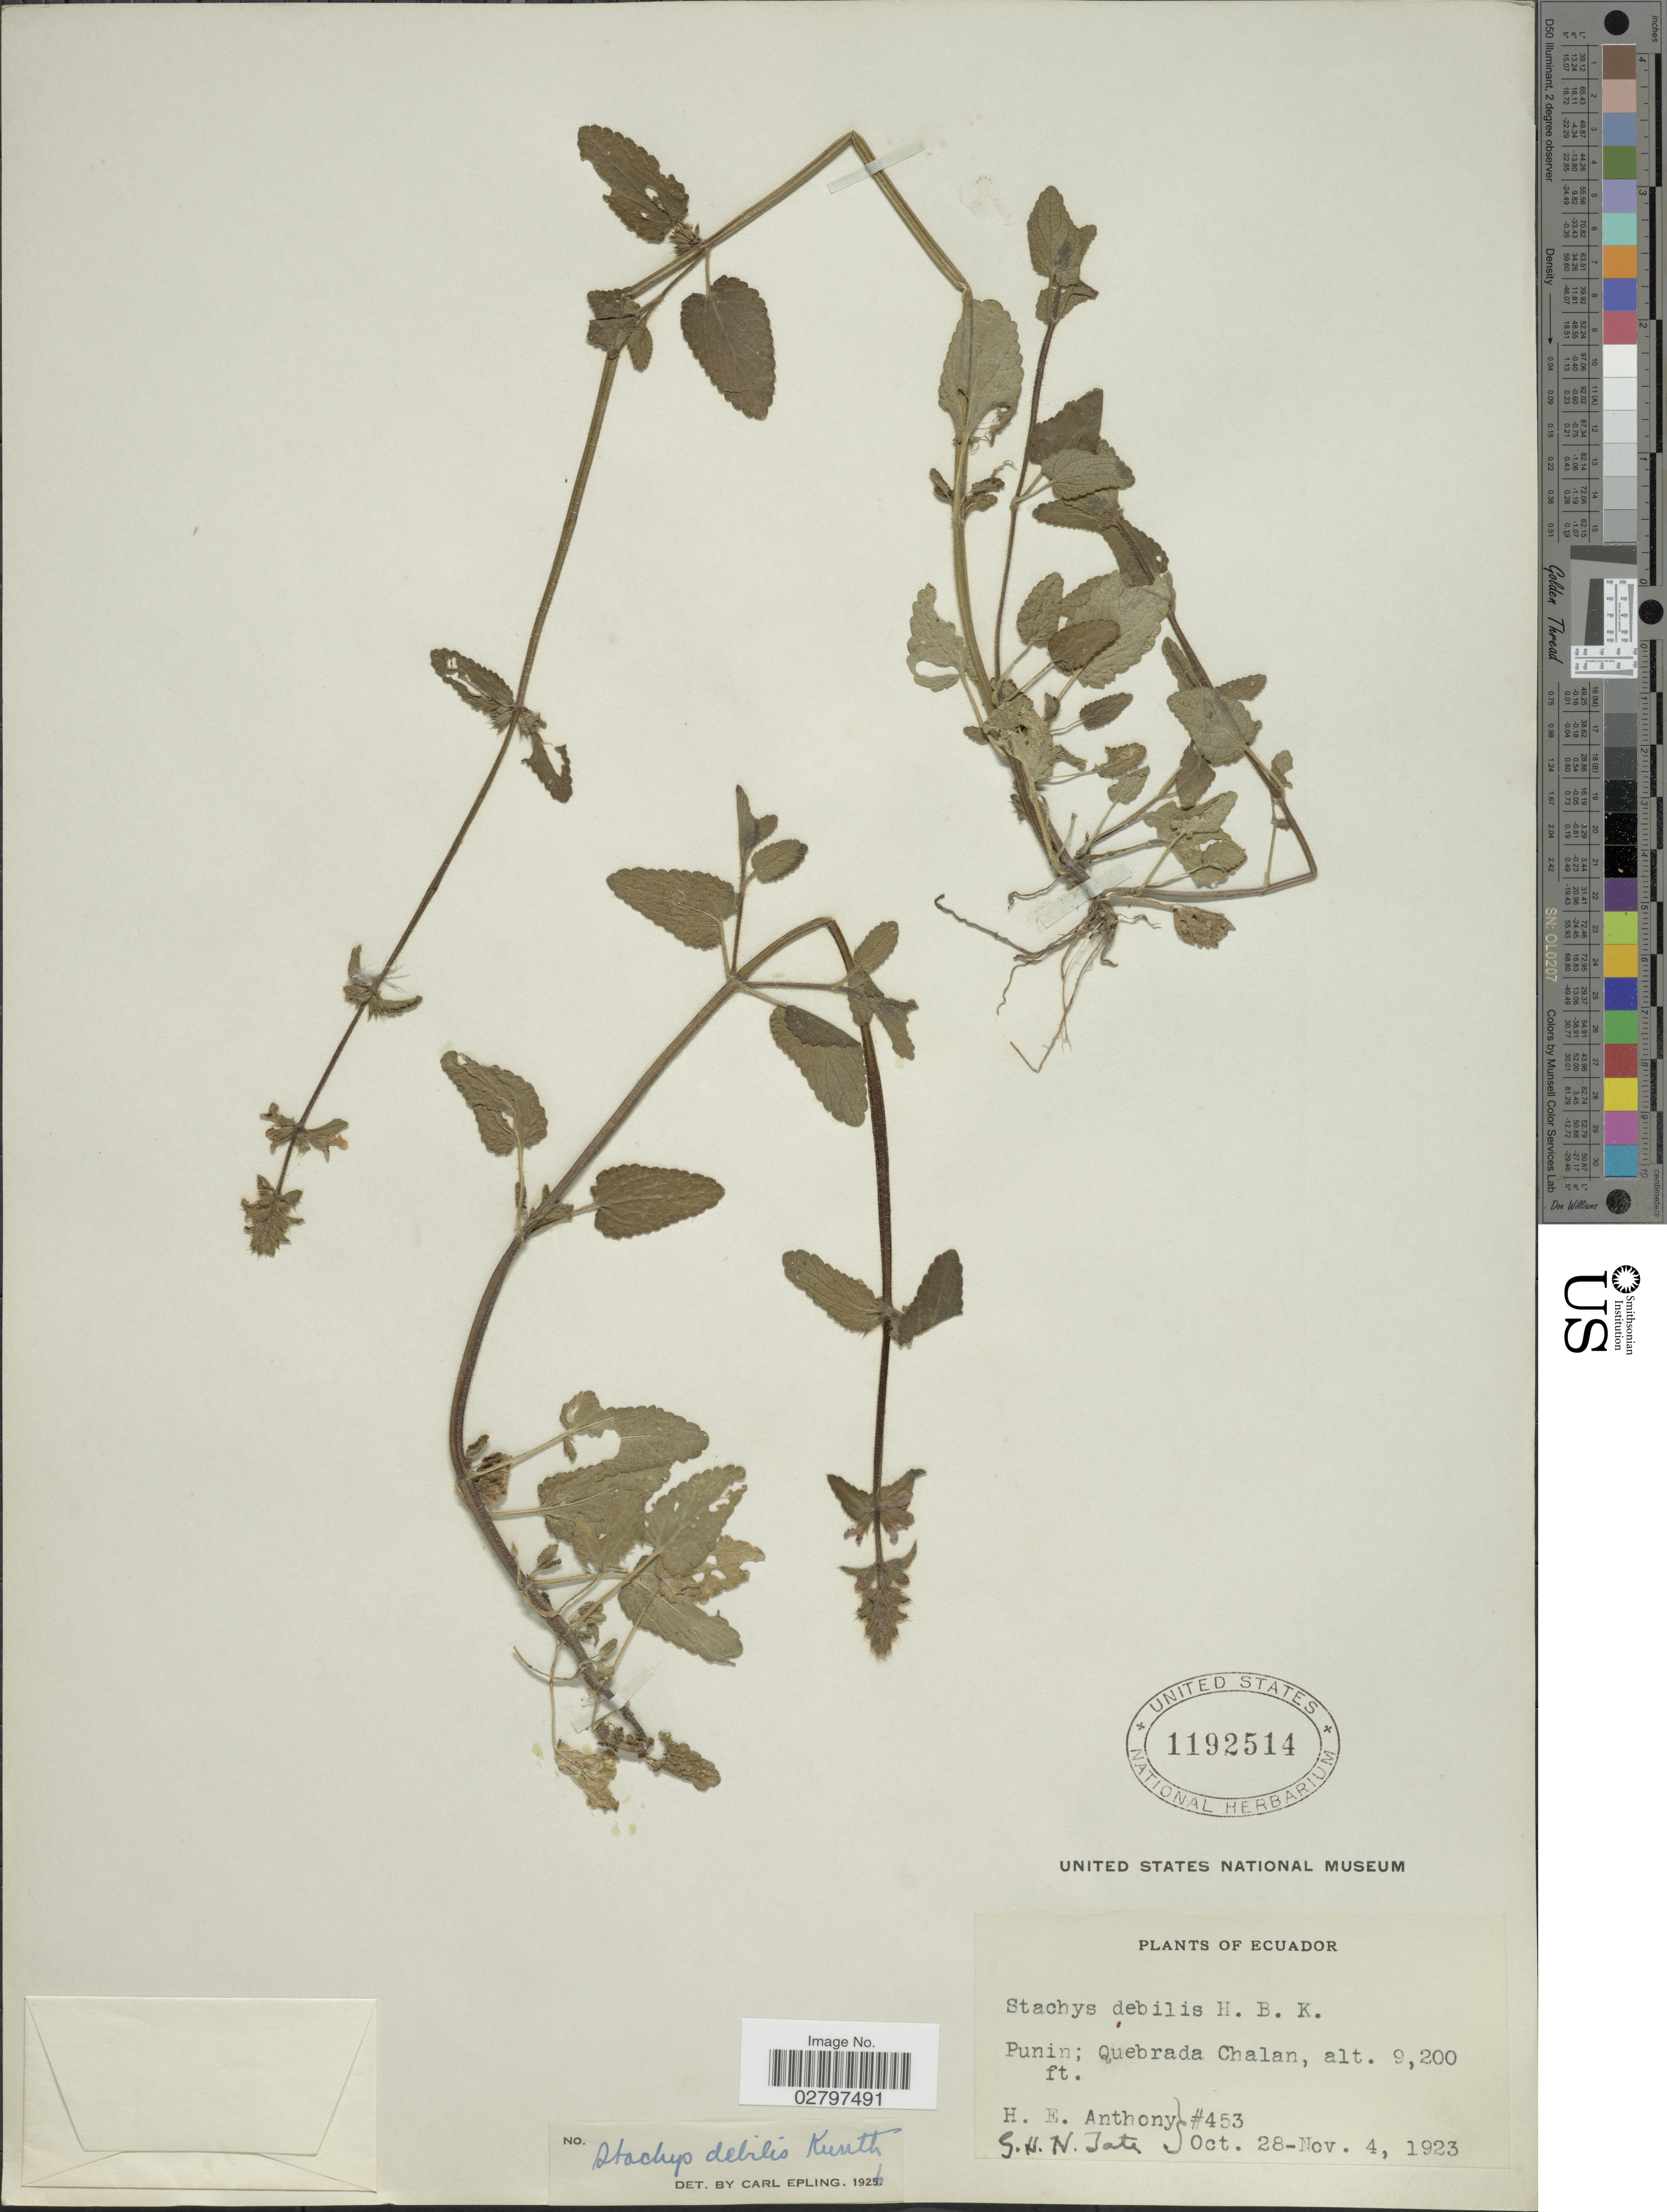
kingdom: Plantae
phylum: Tracheophyta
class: Magnoliopsida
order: Lamiales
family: Lamiaceae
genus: Stachys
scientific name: Stachys debilis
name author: Kunth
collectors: H. E. Anthony & G. H. H.Tate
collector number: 453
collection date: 1923-10-28/1923-11-04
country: Ecuador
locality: Punin; Quebrada Chalan.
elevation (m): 2804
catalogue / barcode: US 1192514